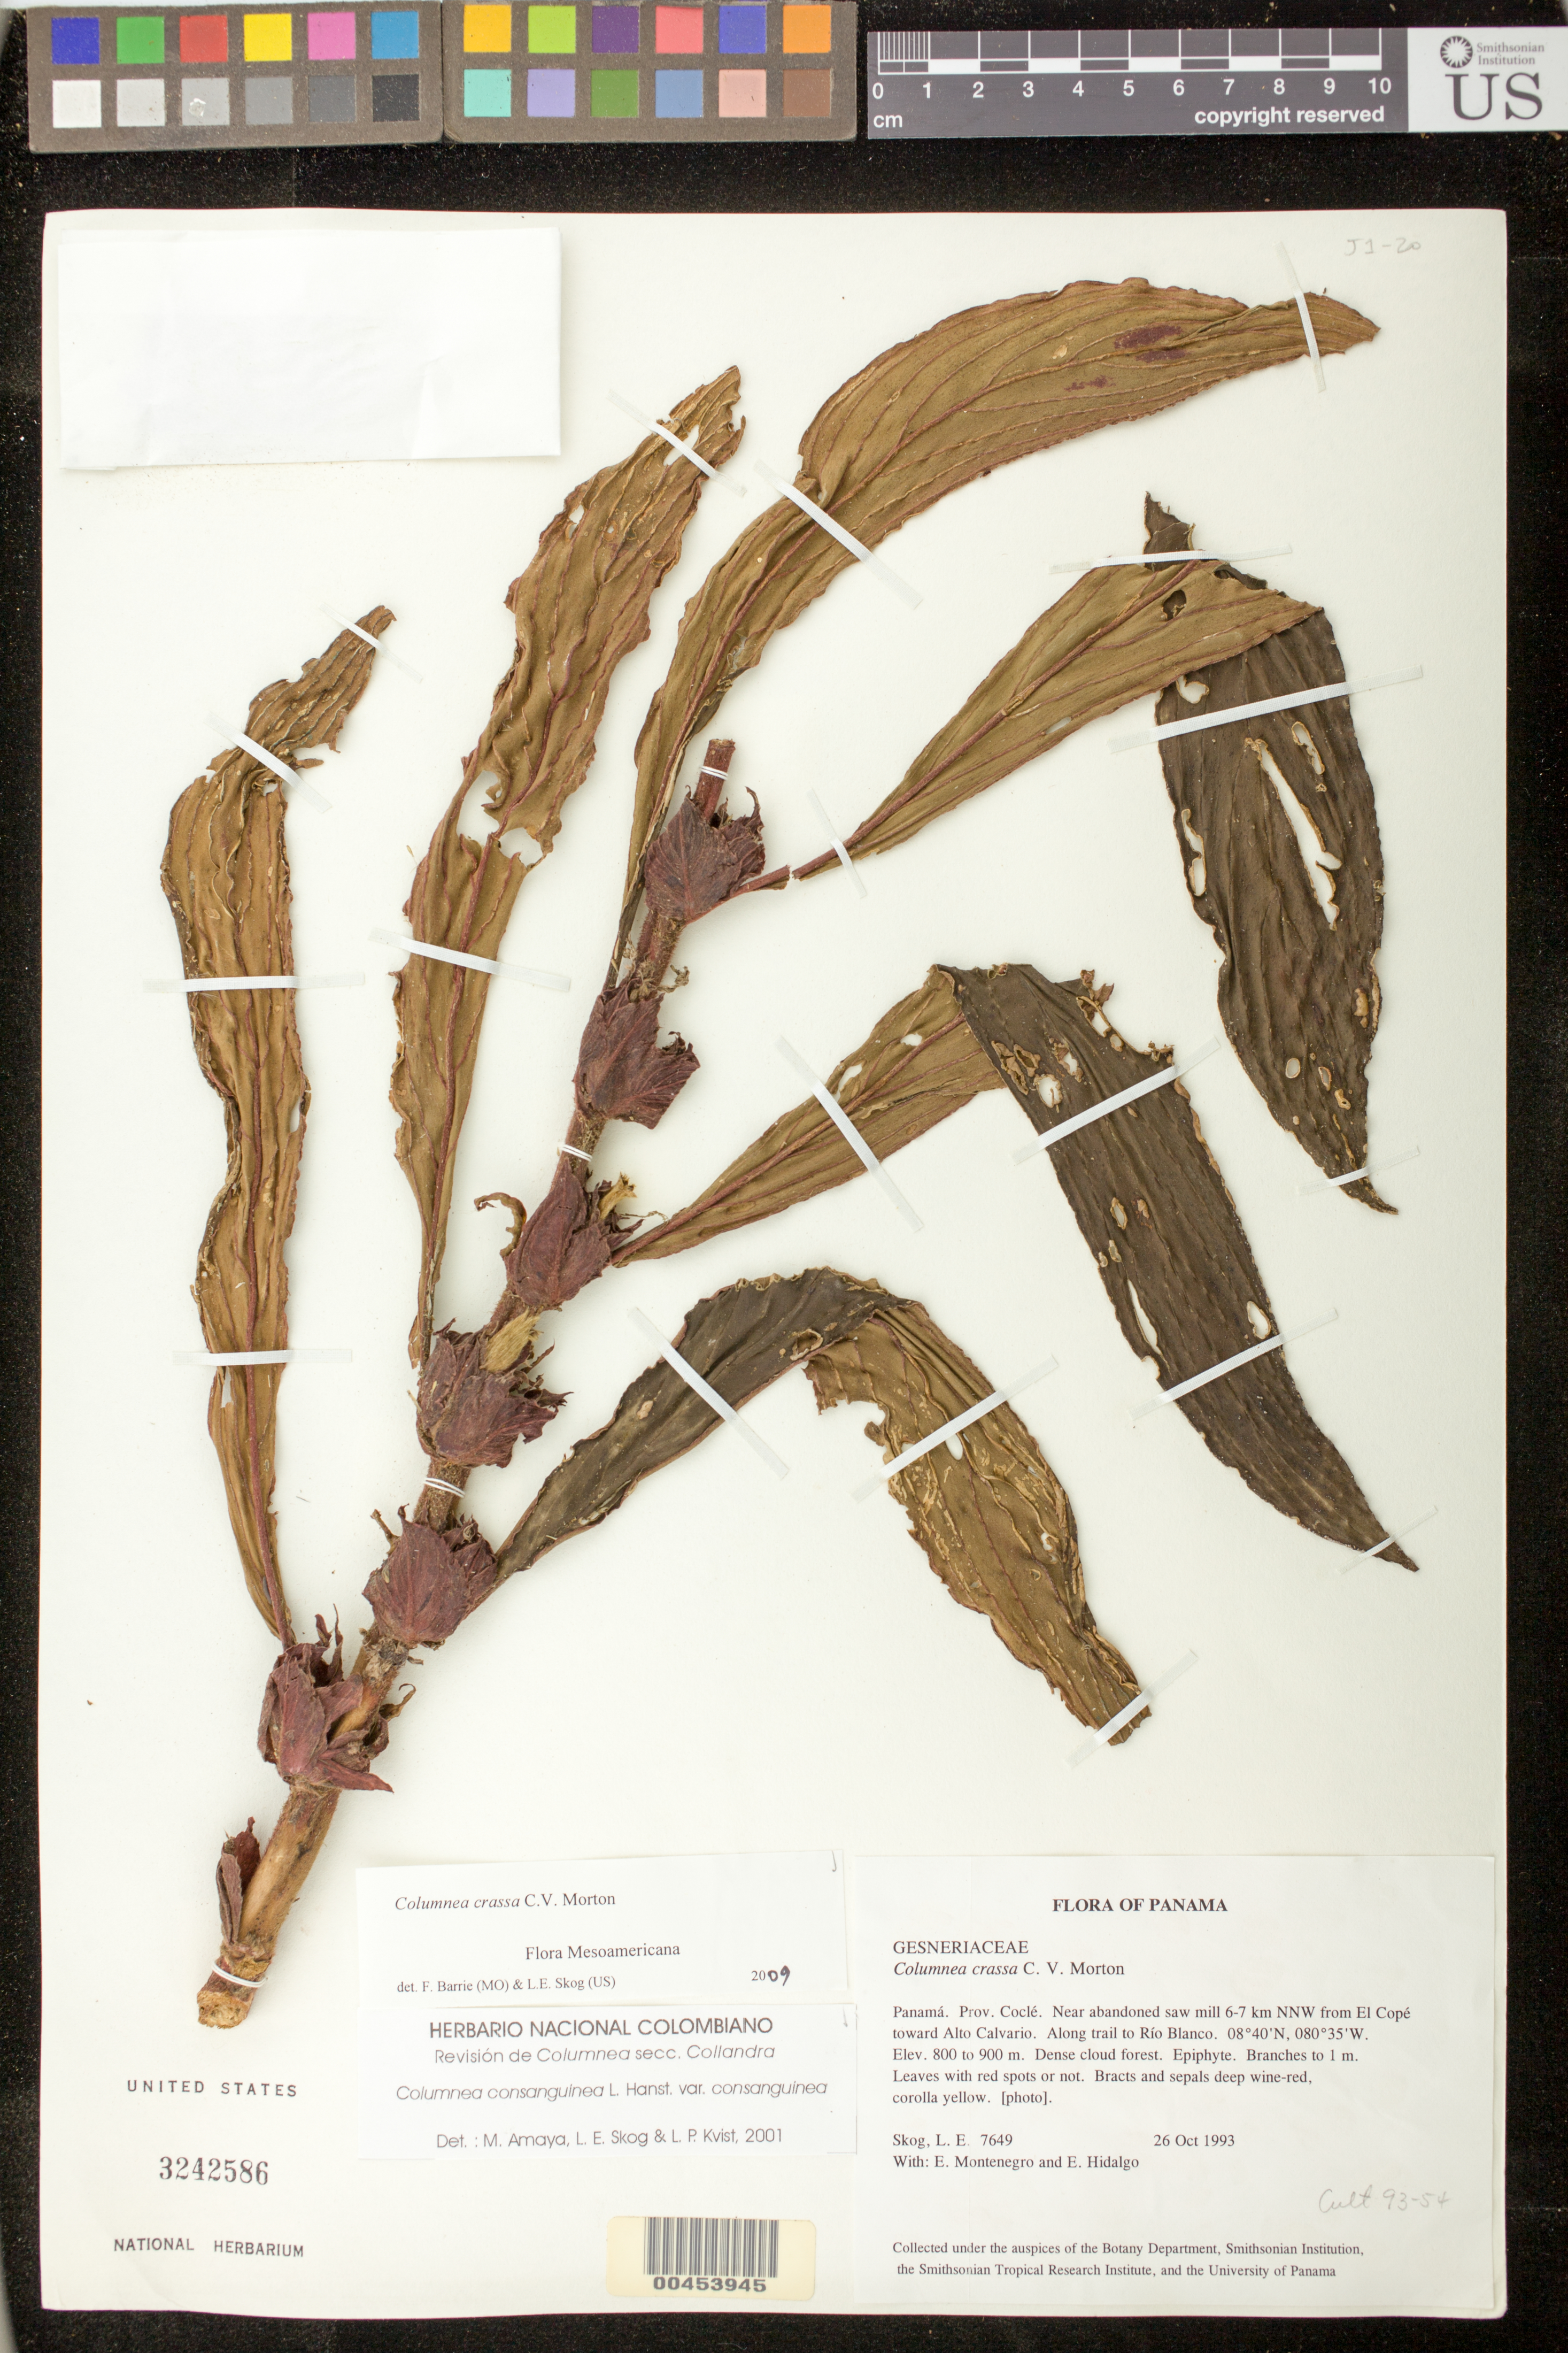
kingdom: Plantae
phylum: Tracheophyta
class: Magnoliopsida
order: Lamiales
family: Gesneriaceae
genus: Columnea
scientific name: Columnea crassa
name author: C.V. Morton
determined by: Barrie, F. R.; Skog, Laurence E.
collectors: L. E. Skog, E. Montenegro & E. Hildalgo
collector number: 7649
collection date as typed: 26 Oct 1993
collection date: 1993-10-26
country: Panama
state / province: Coclé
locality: Near abandoned saw mill 6-7 km NNW from El Copé toward Alto Calvario. Along trail to Río Blanco.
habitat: Dense cloud forest.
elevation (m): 800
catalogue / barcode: US 3242586